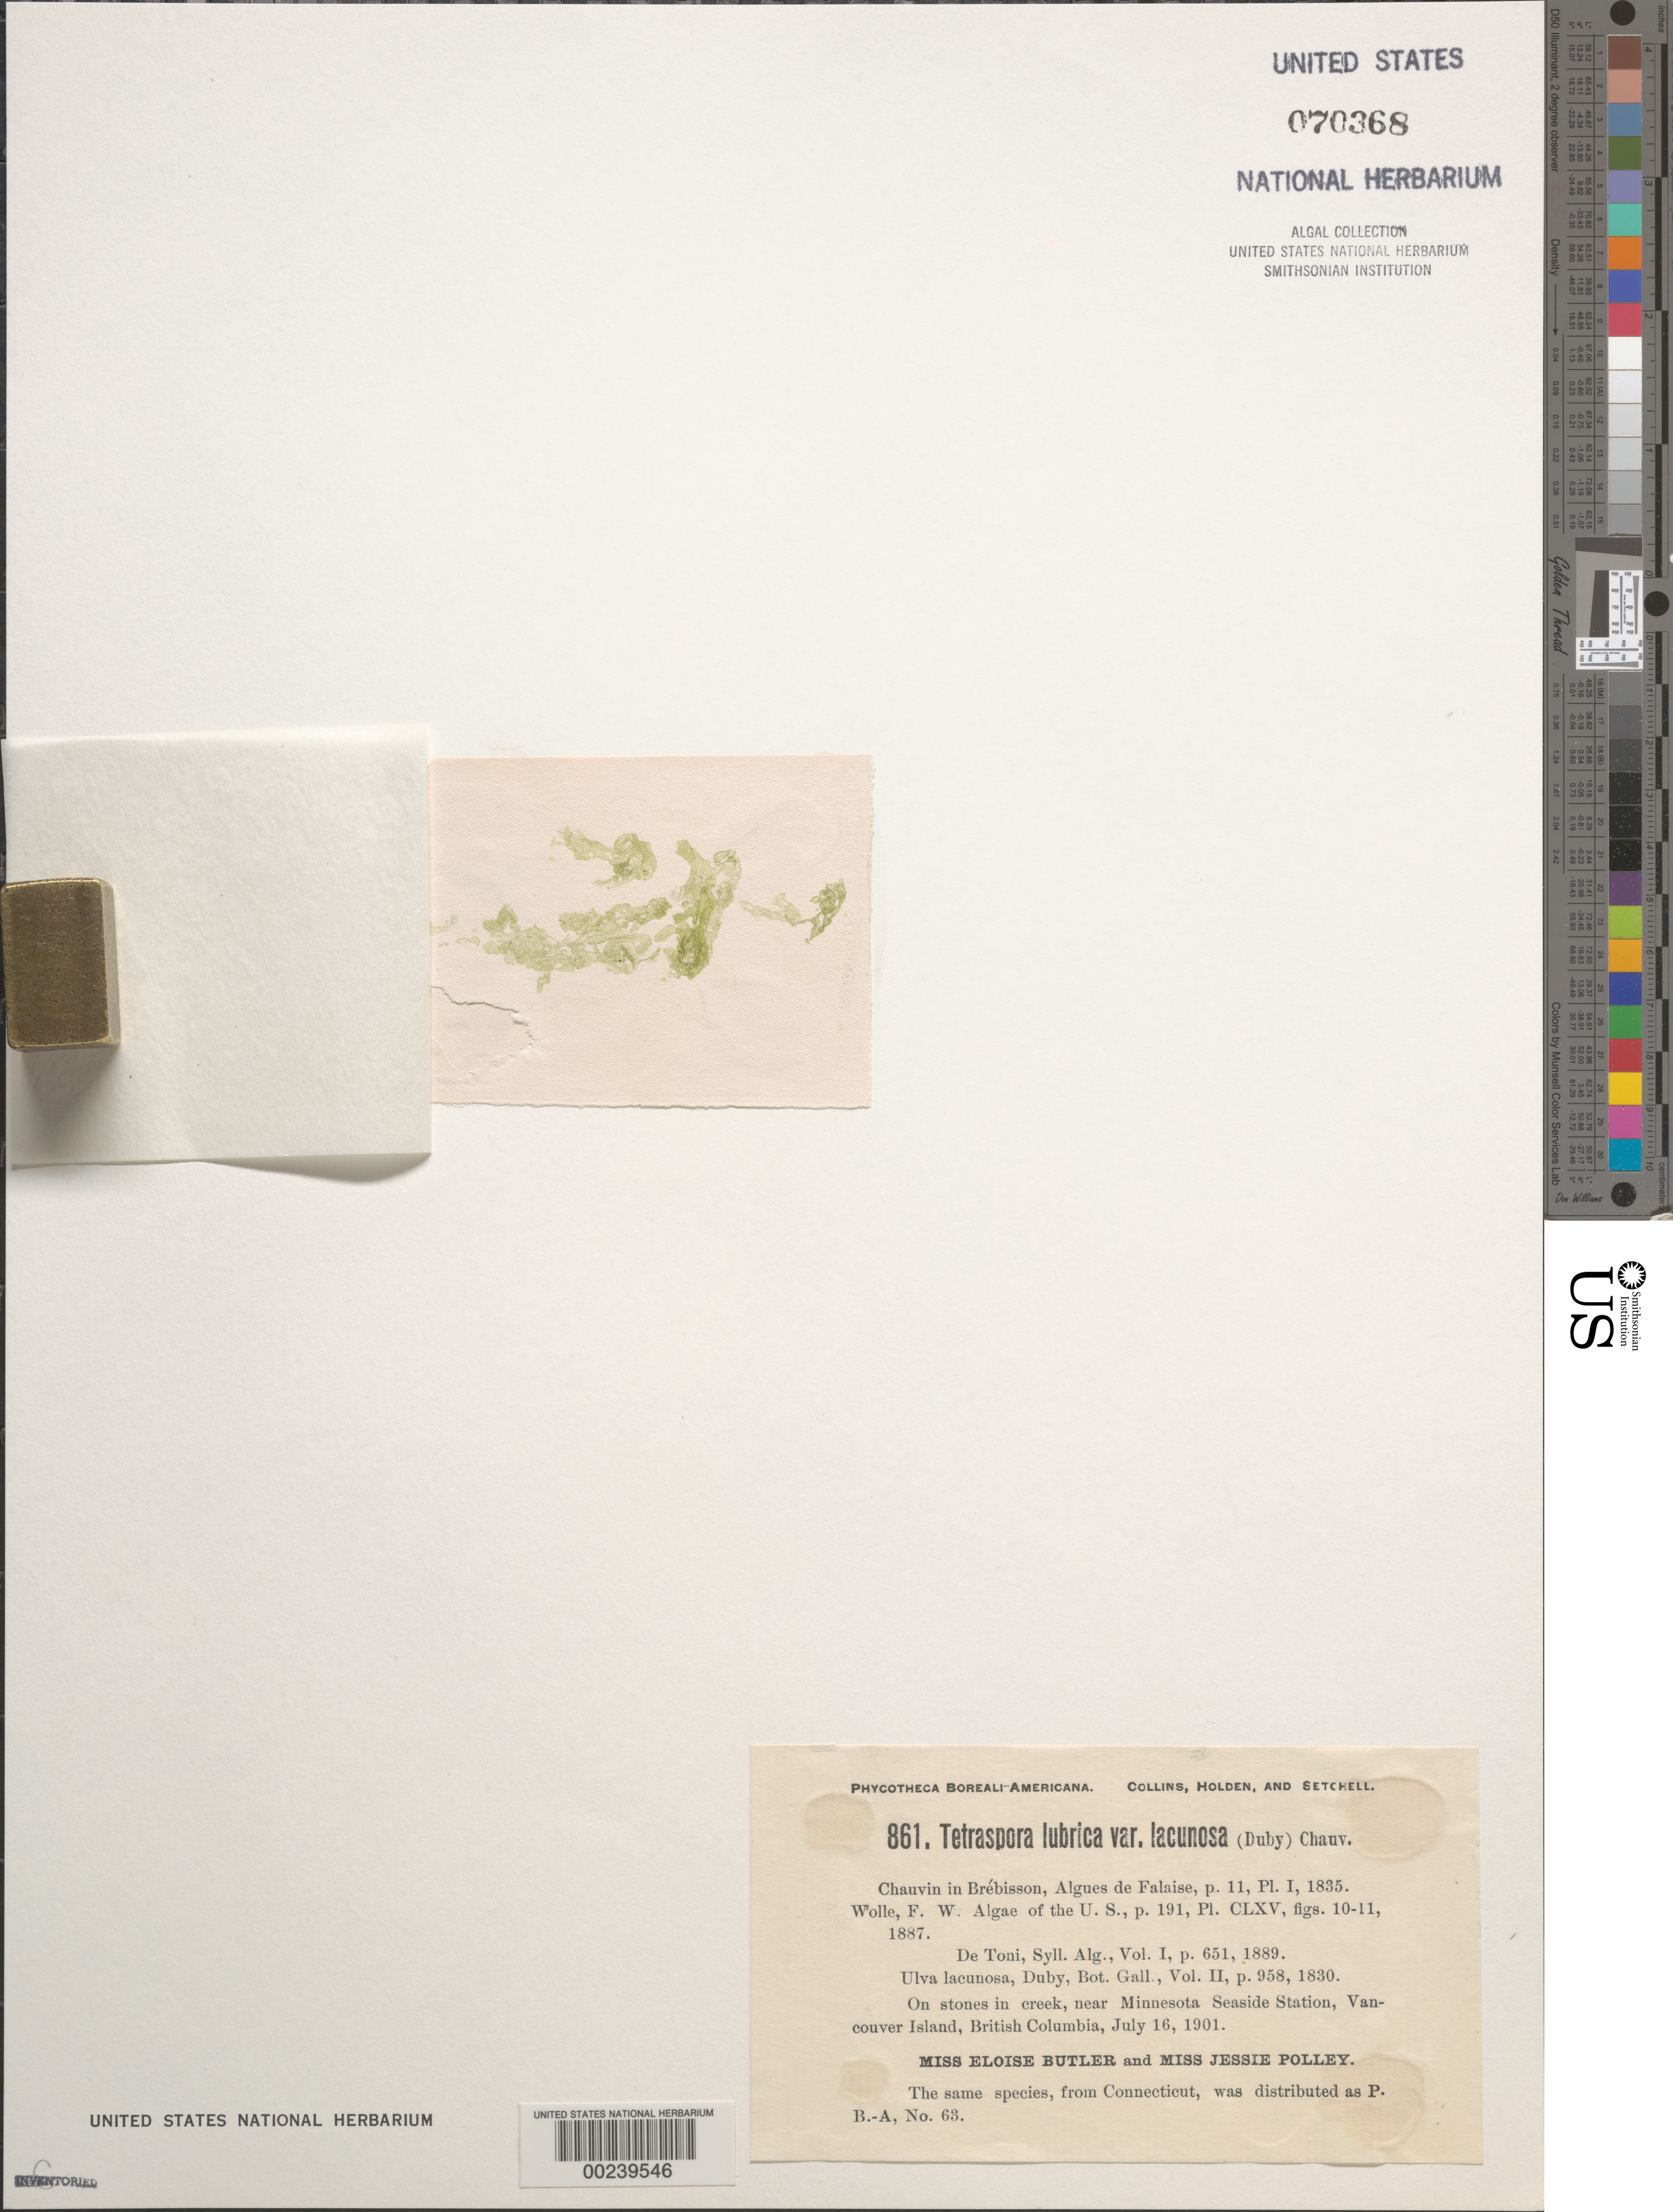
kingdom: Plantae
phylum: Chlorophyta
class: Chlorophyceae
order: Tetrasporales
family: Tetrasporaceae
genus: Tetraspora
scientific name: Tetraspora lubrica var. lacunosa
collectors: E. Butler & J. Polley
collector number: PB-A 861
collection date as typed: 16 Jul 1901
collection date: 1901-07-16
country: Canada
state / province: British Columbia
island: Vancouver Island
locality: Near Minnesota Seaside Station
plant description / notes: Collins, Holden & Setchell, Phycotheca Boreali-Americana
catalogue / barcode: US 70368